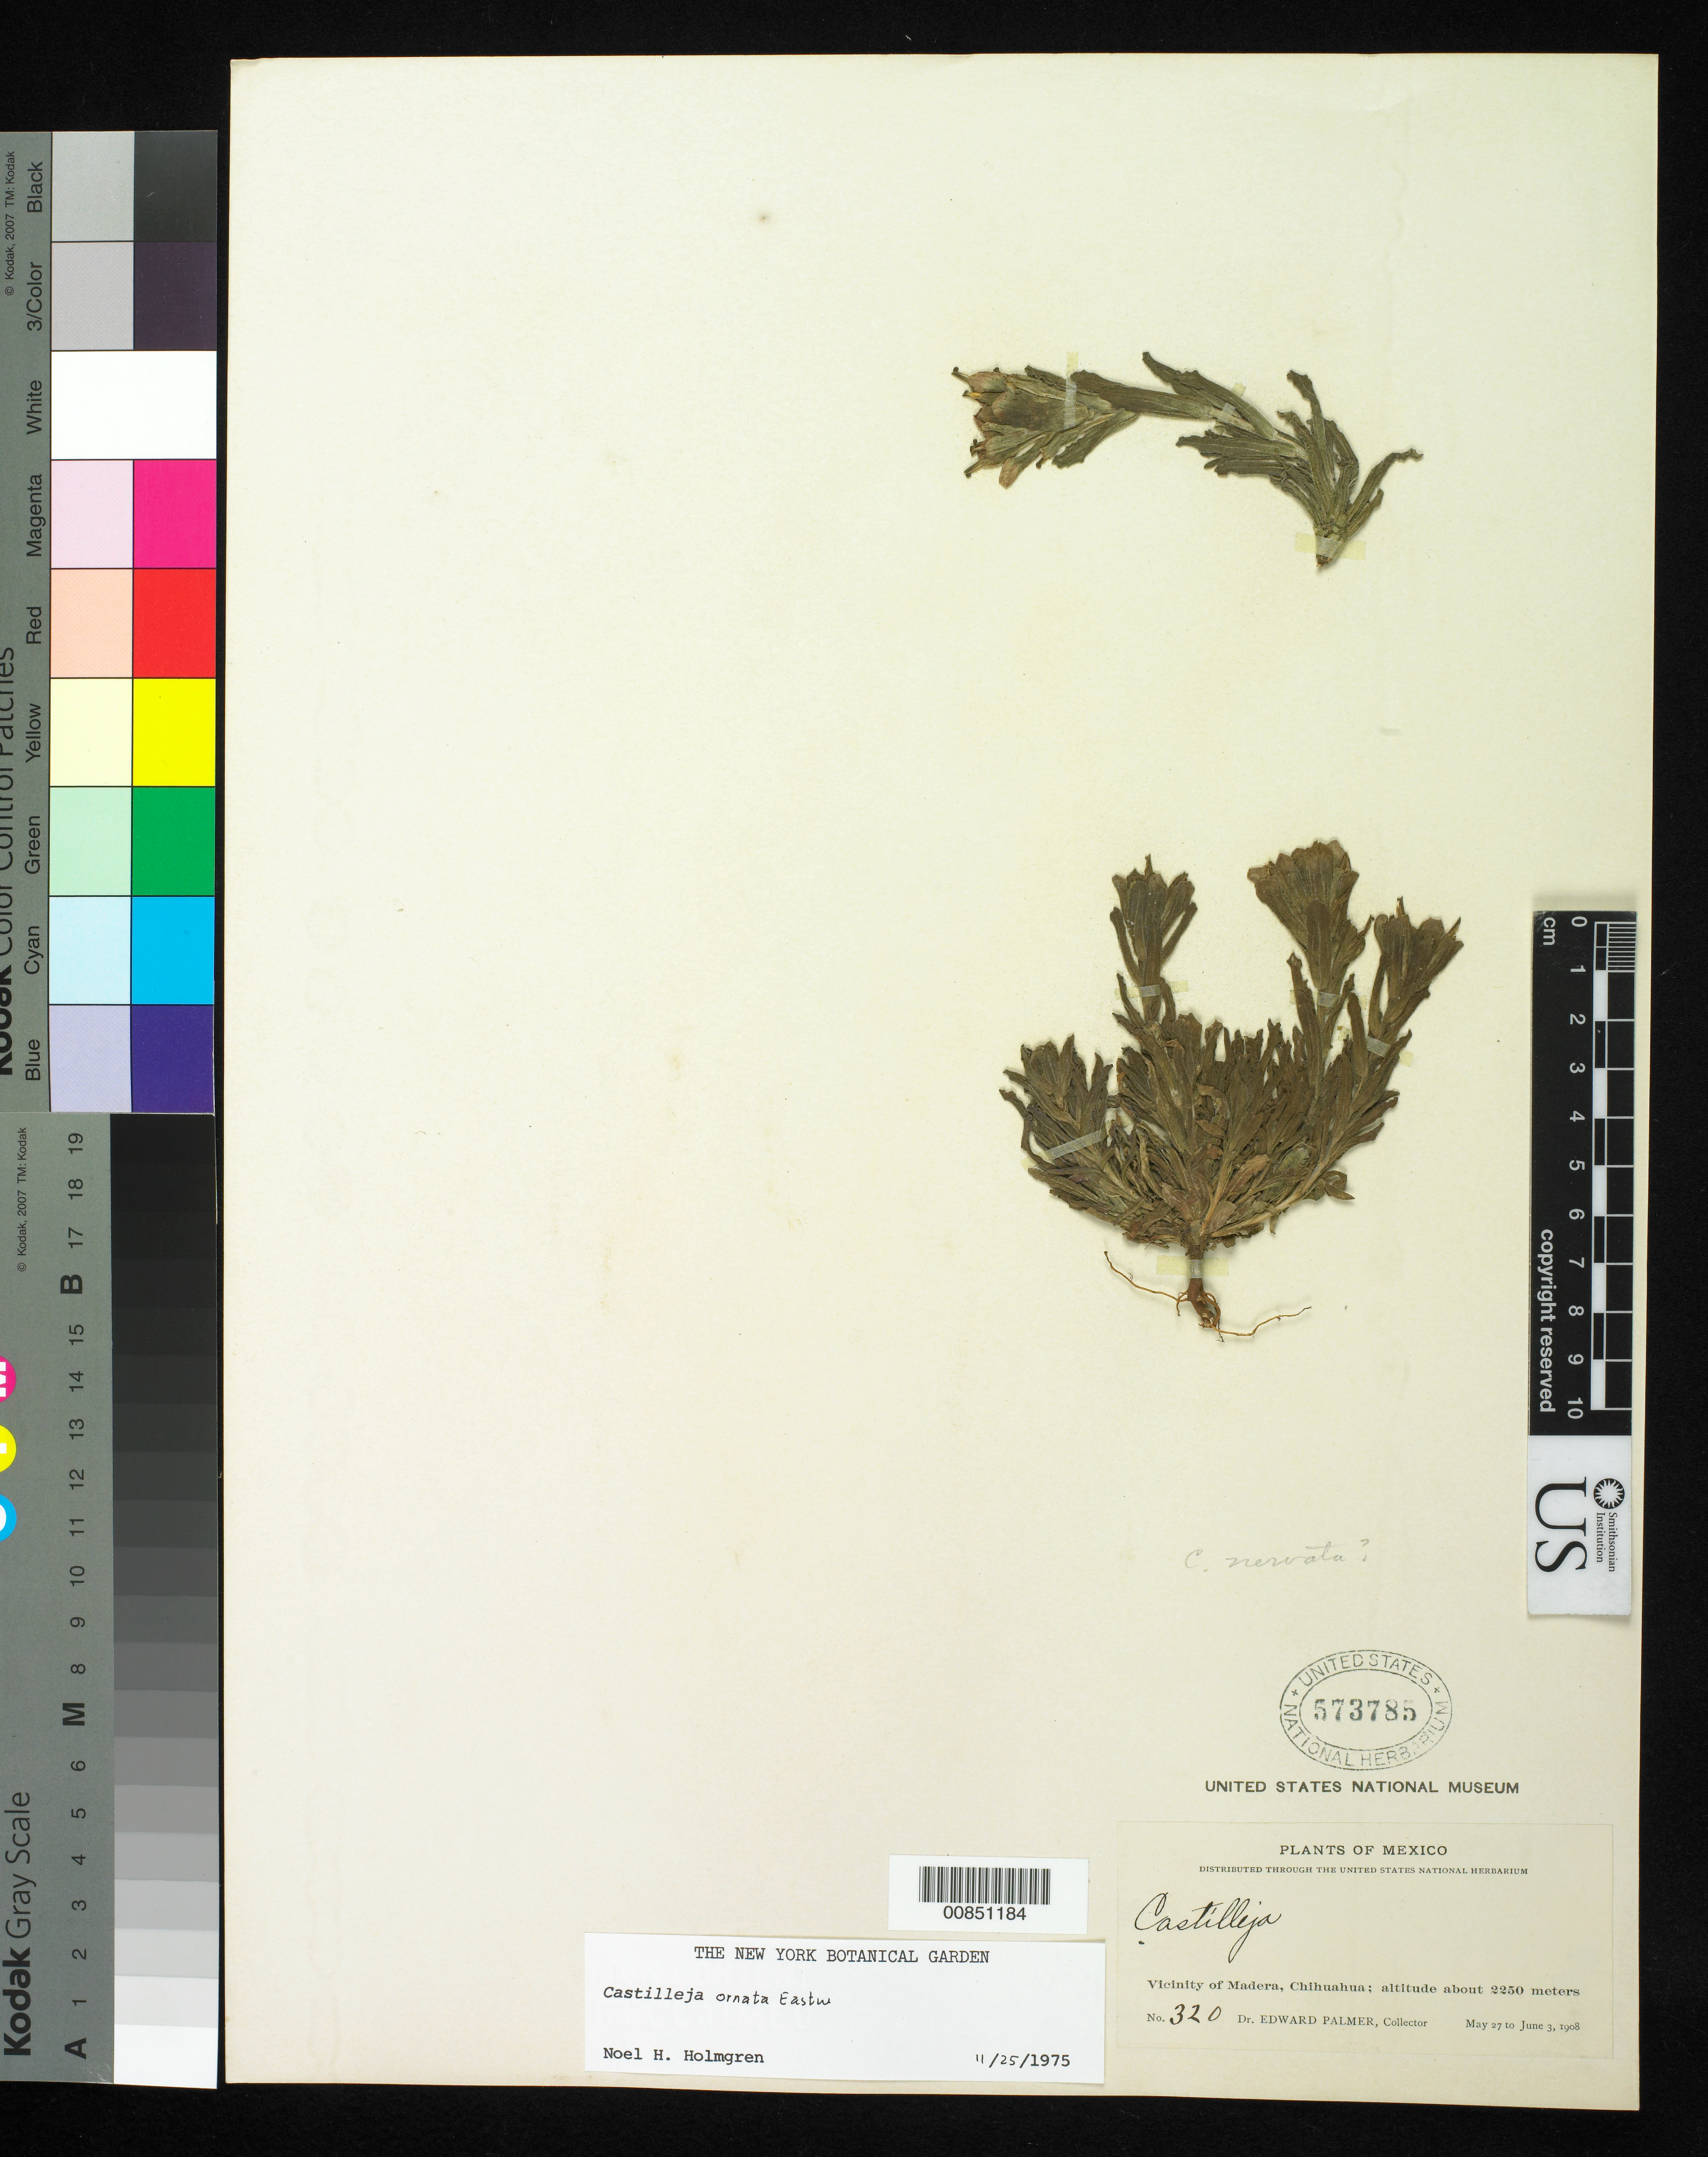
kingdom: Plantae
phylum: Tracheophyta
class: Magnoliopsida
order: Lamiales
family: Orobanchaceae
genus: Castilleja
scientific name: Castilleja ornata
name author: Eastw.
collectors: E. Palmer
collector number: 320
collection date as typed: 27 May 1908 to 03 Jun 1908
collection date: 1908-05-27/1908-06-03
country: Mexico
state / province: Chihuahua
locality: Vicinity of Madera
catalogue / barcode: US 573785